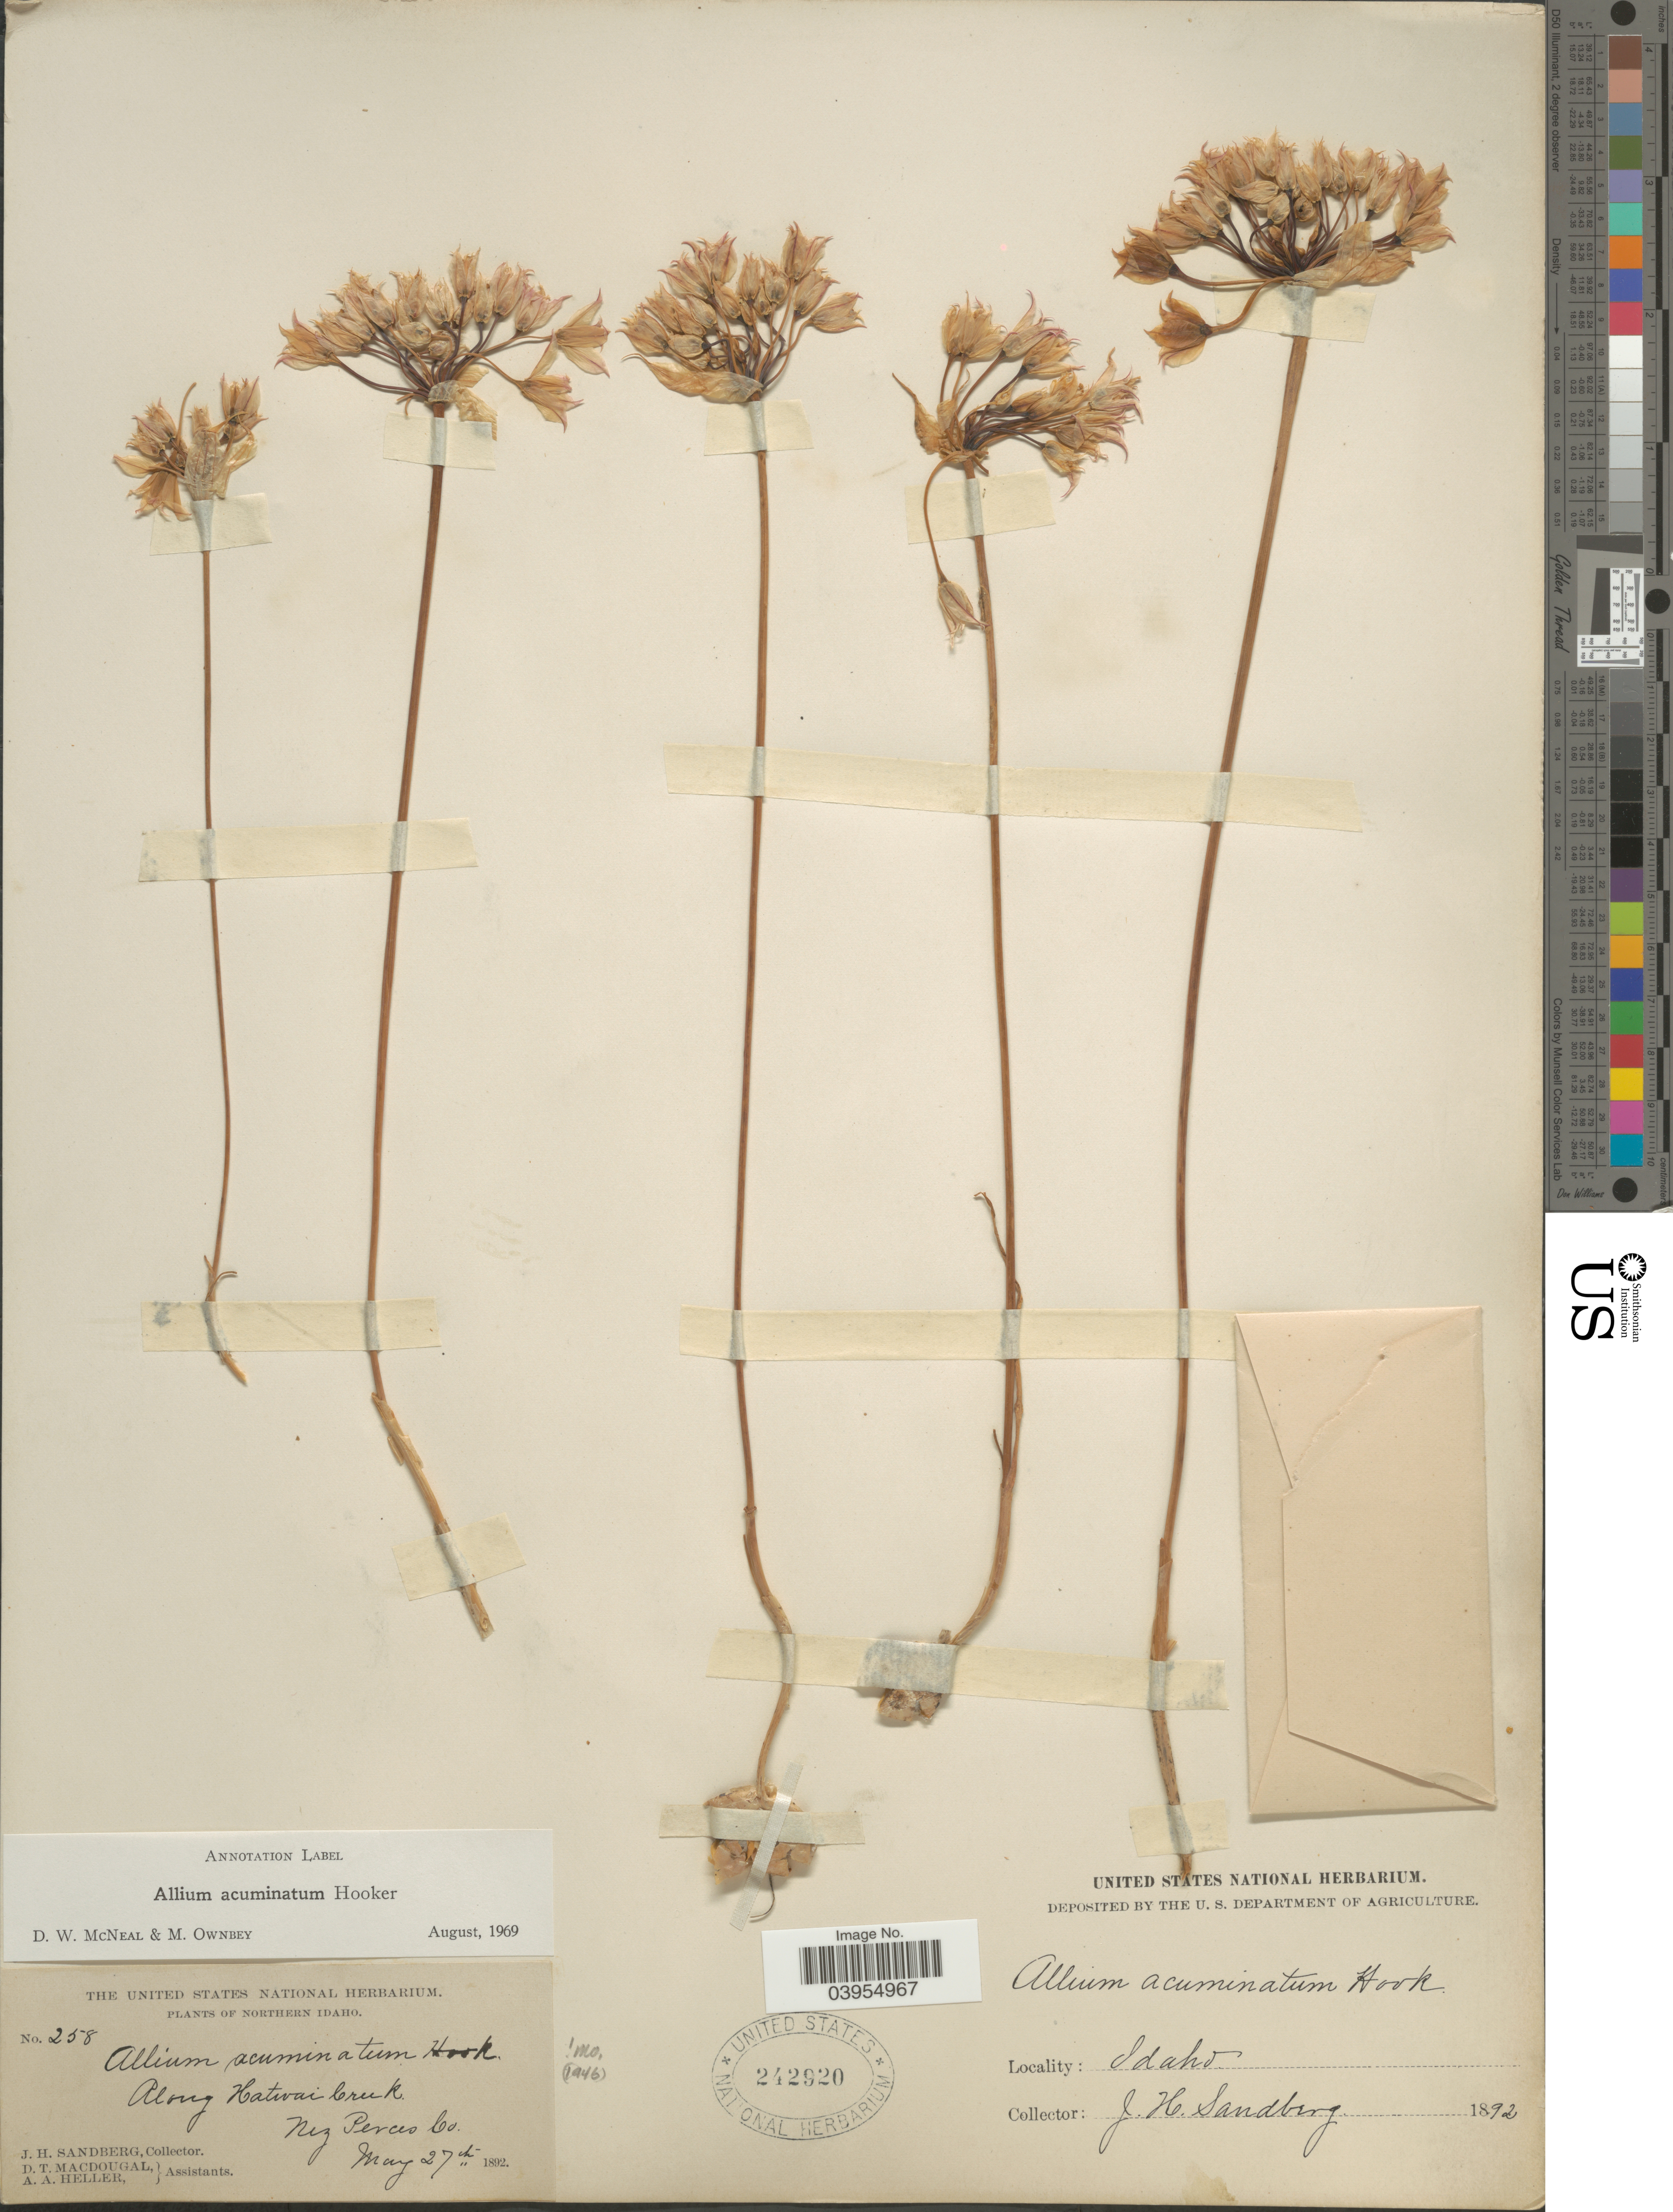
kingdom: Plantae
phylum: Tracheophyta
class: Liliopsida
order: Asparagales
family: Amaryllidaceae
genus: Allium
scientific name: Allium acuminatum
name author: Hook.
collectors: J. H. Sandberg, D. T. MacDougal & A. A. Heller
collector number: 258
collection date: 1892-05-27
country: United States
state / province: Idaho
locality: Northern Idaho. Along Hatwai Creek. Nez Perces Co.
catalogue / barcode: US 242920